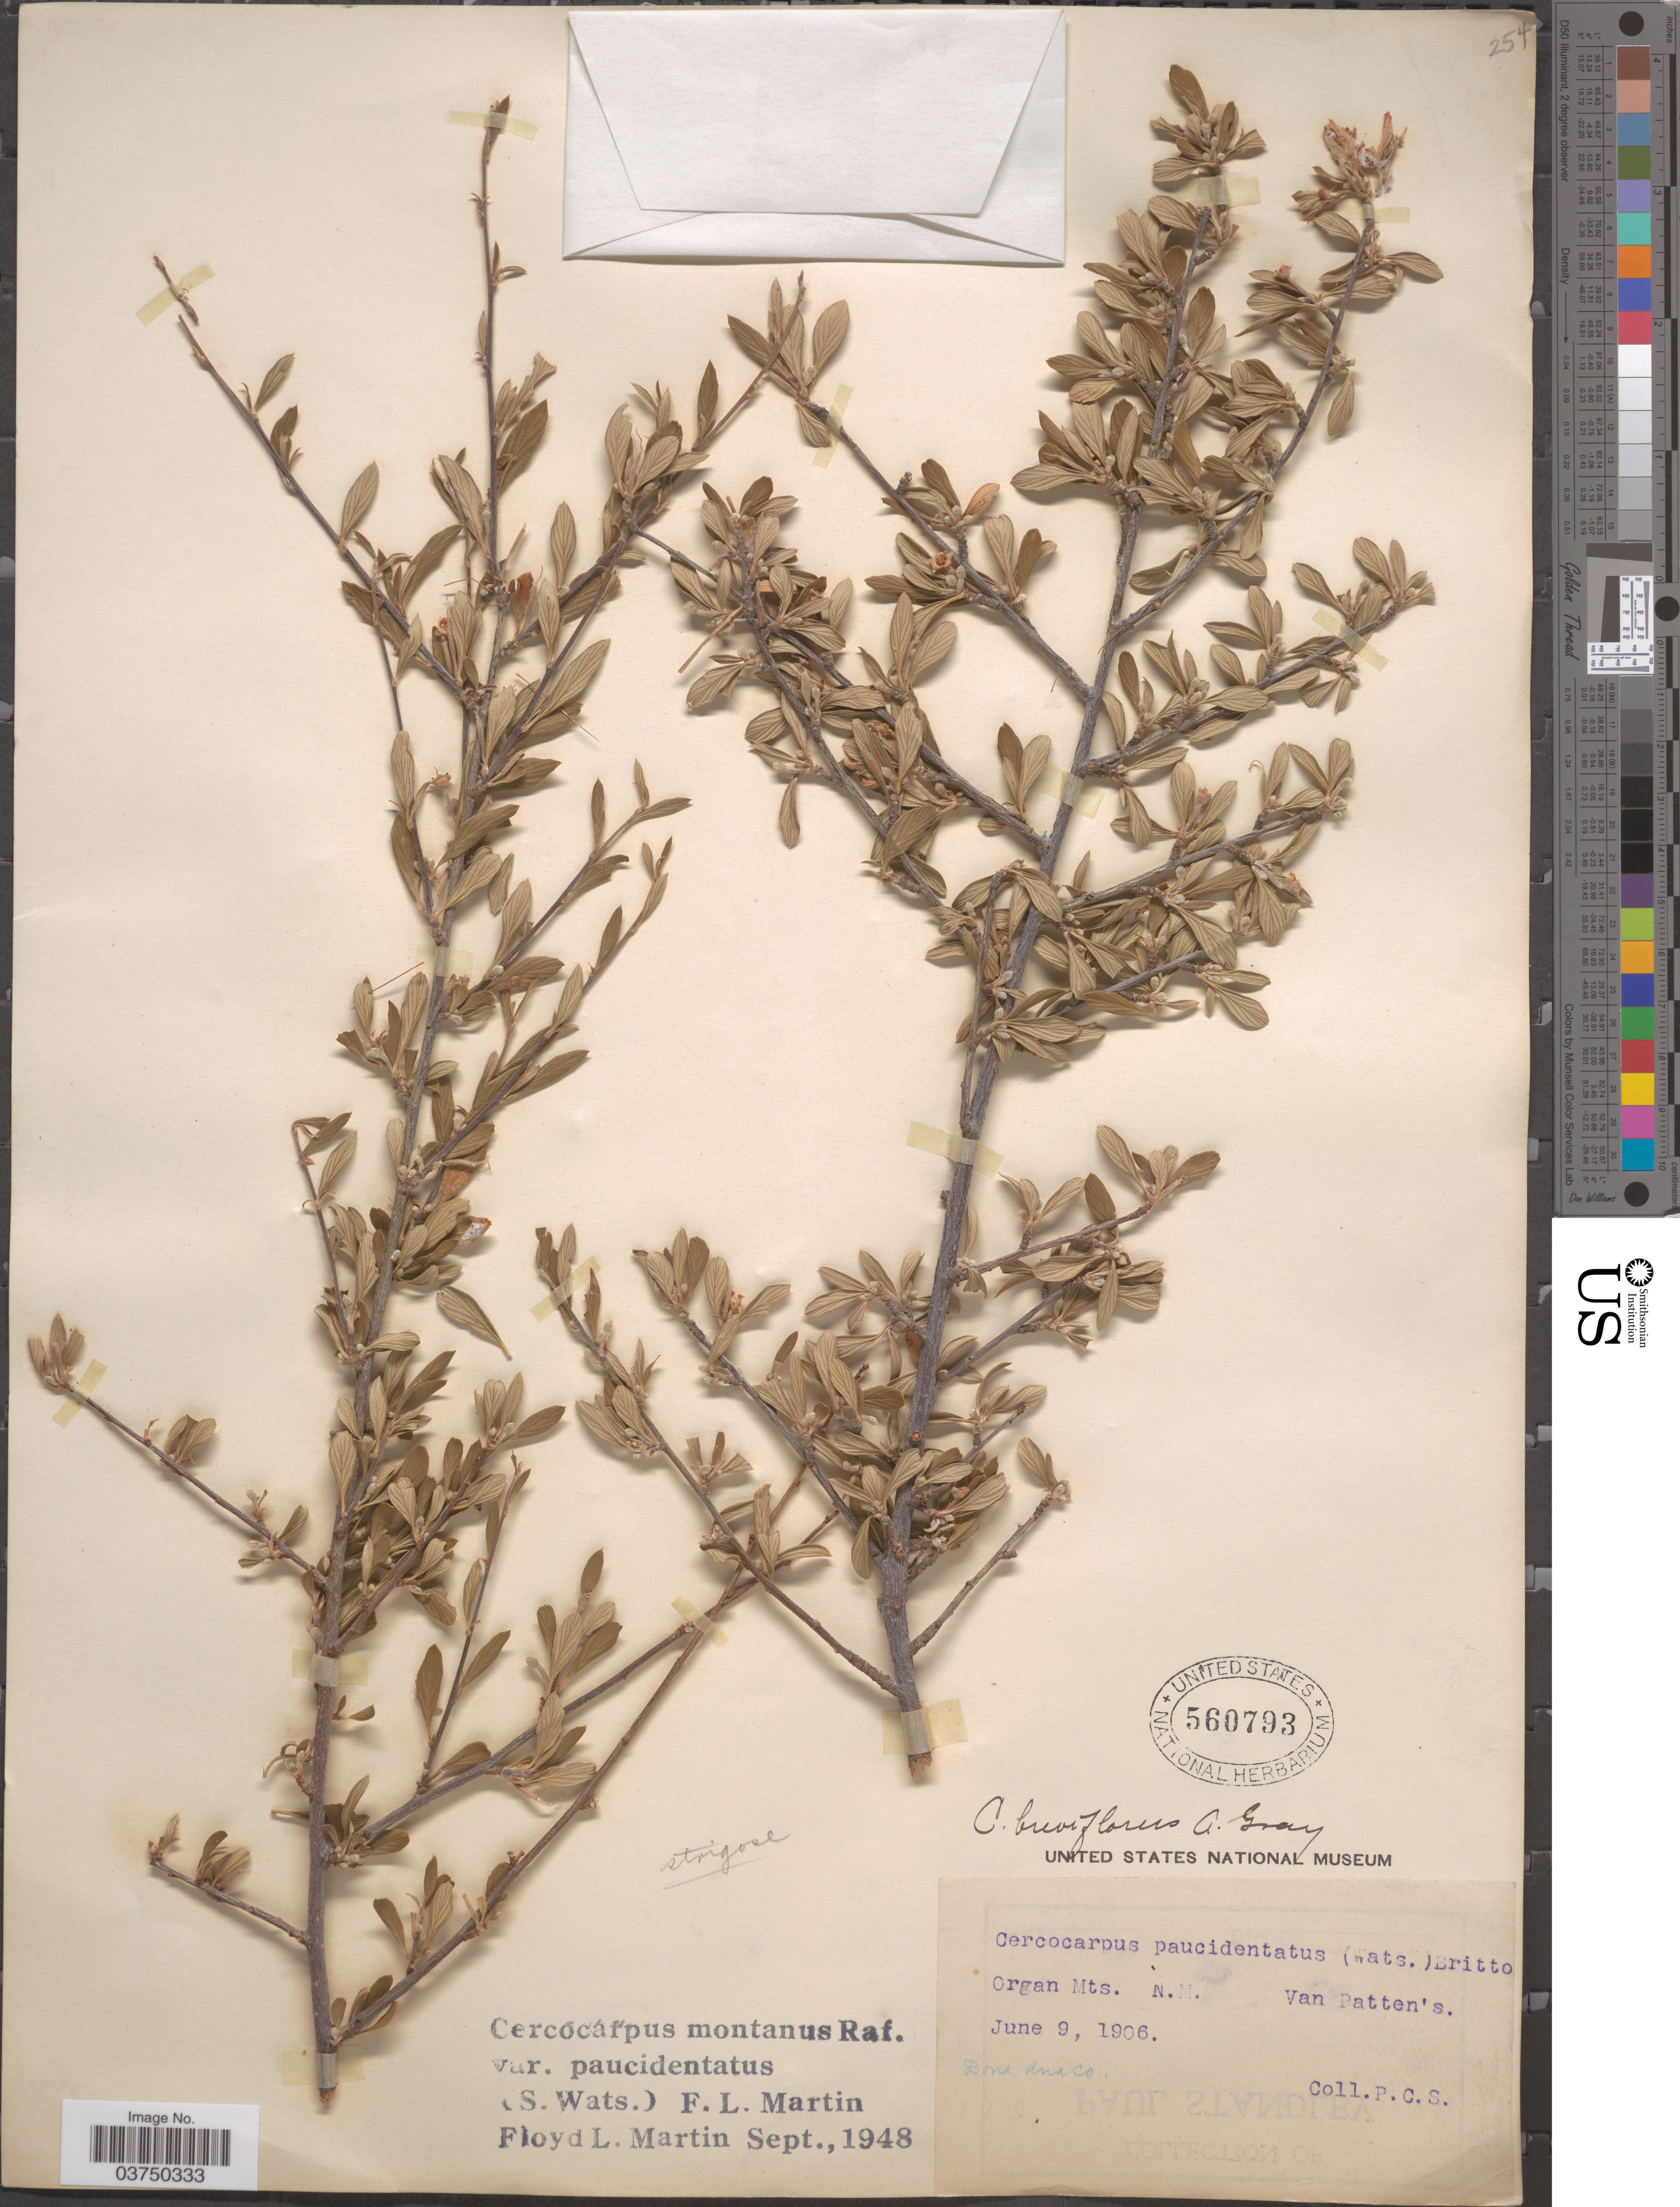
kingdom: Plantae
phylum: Tracheophyta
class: Magnoliopsida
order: Rosales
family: Rosaceae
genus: Cercocarpus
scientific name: Cercocarpus montanus var. paucidentatus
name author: (S. Watson) F.L. Martin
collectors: P. C. Standley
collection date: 1906-06-09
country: United States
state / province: New Mexico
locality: Organ Mts. Van Patten's. Dona Ana Co.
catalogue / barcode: US 560793